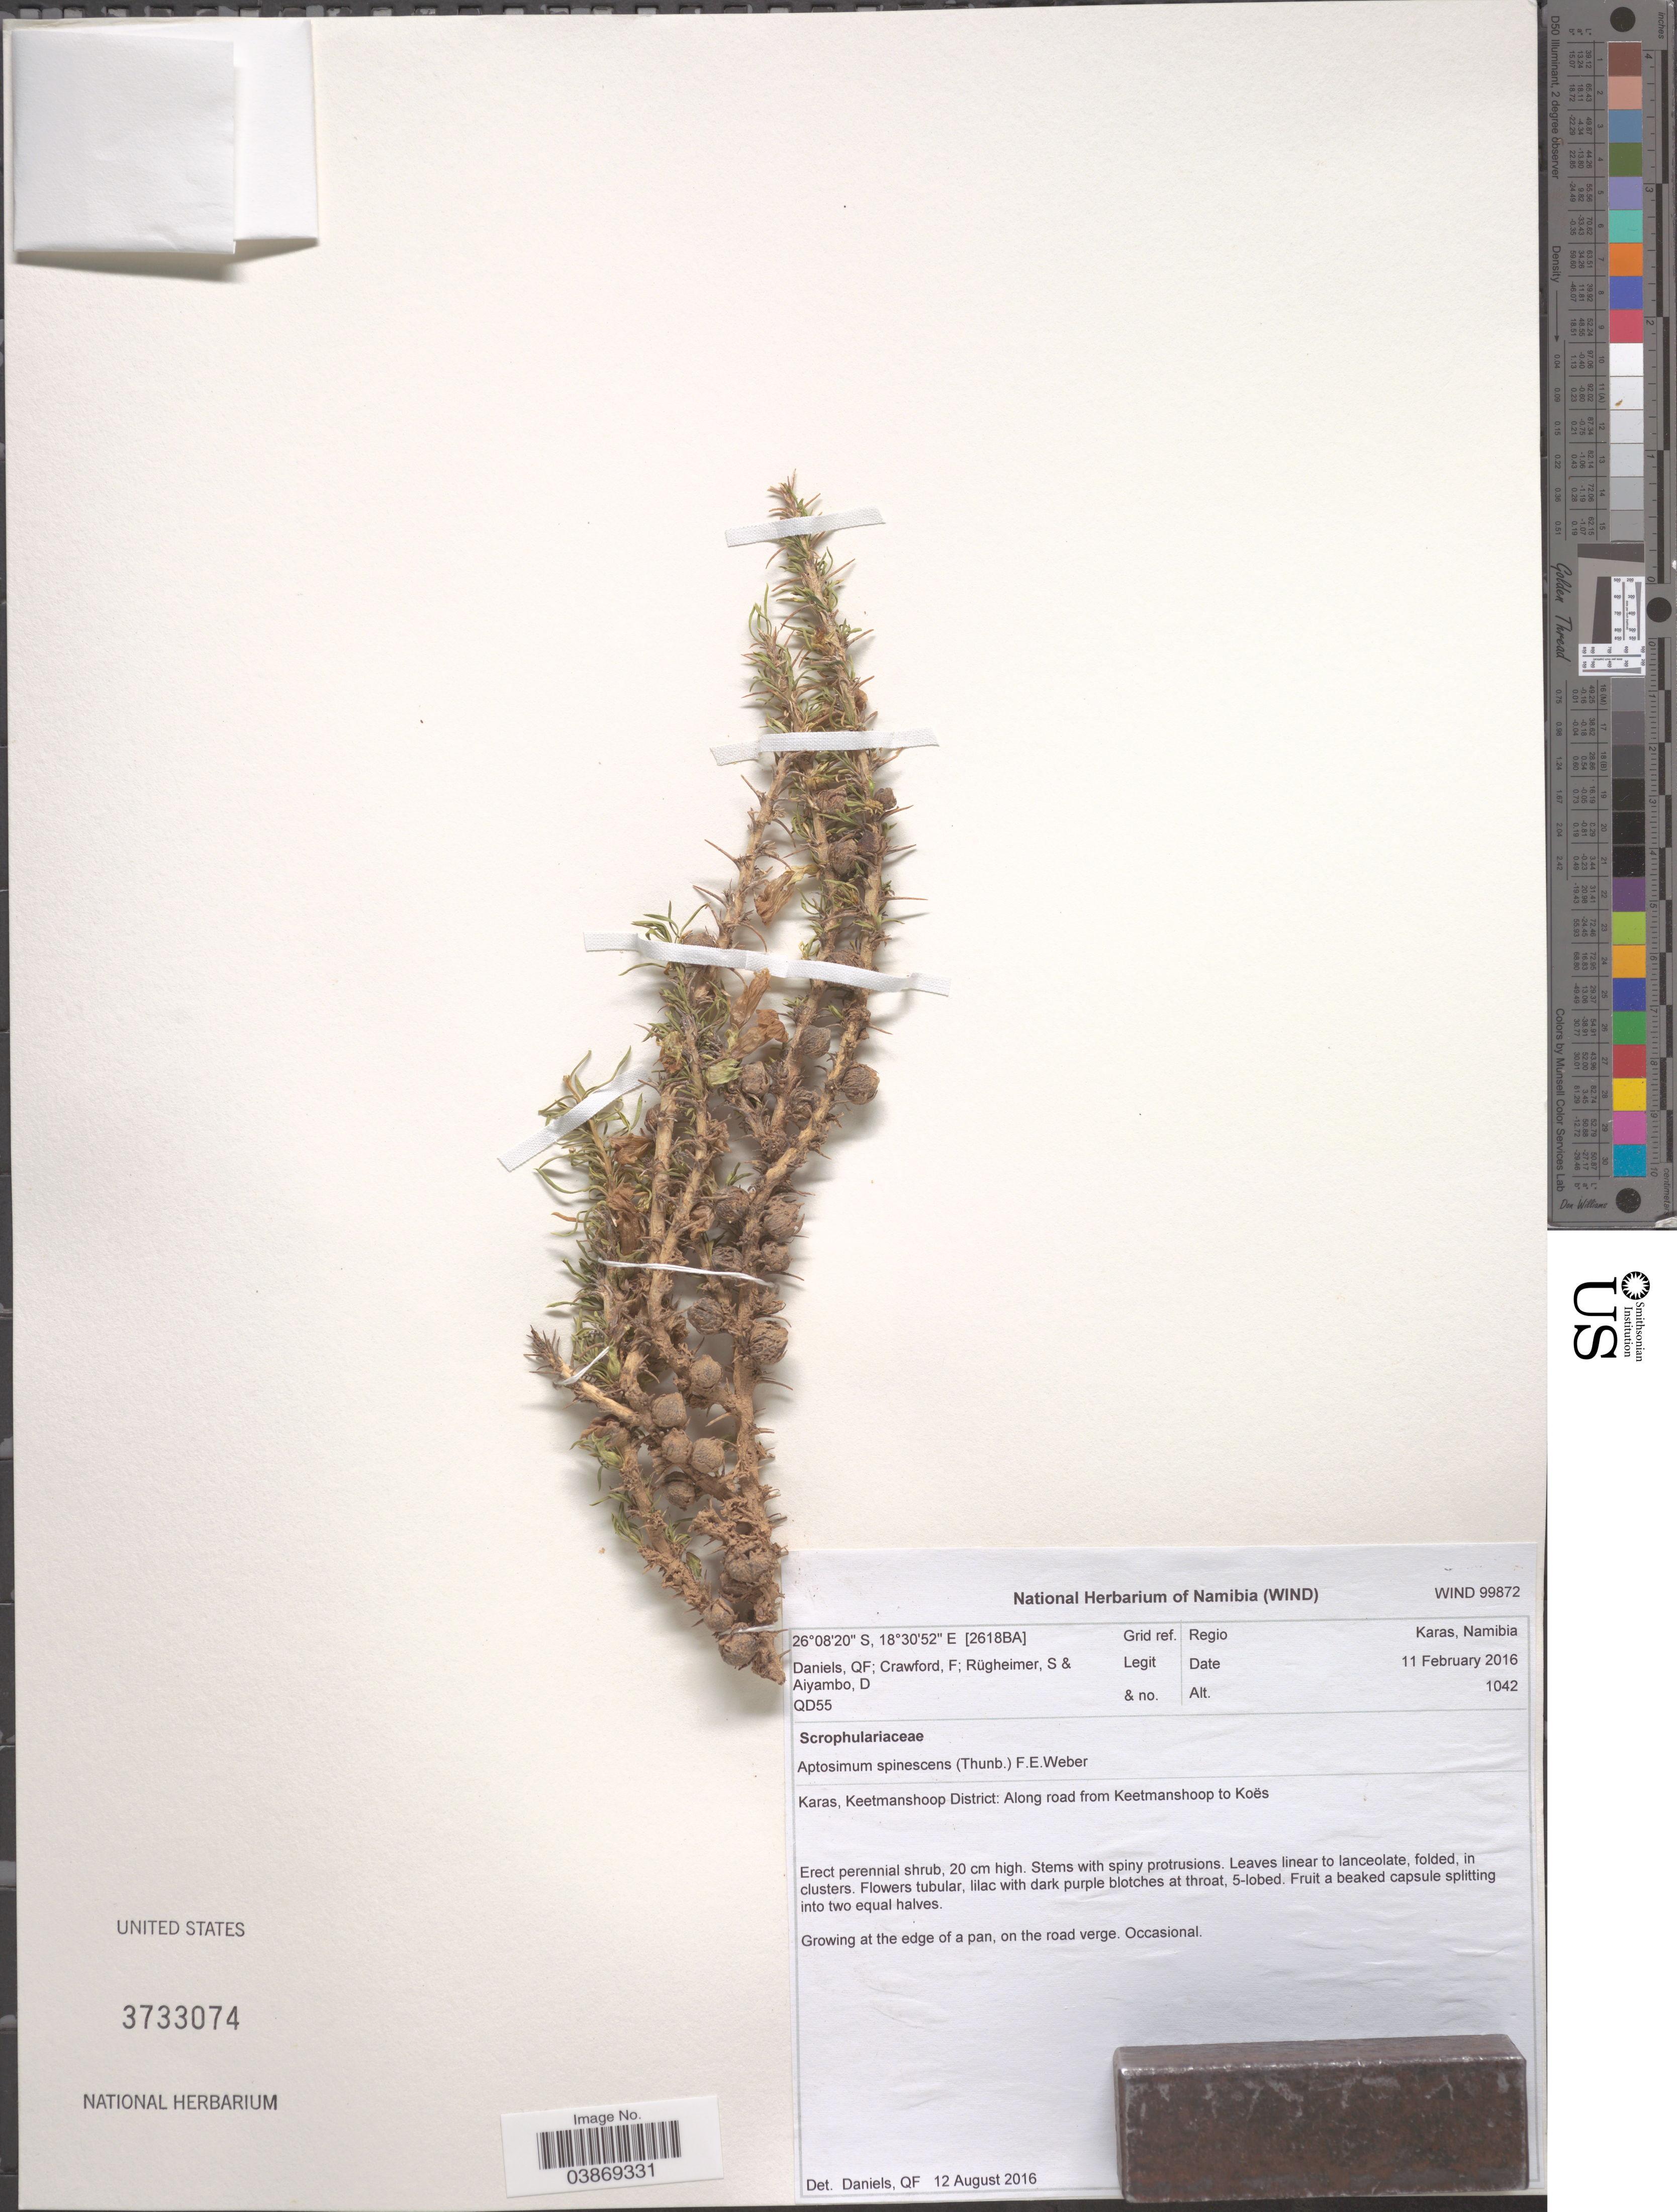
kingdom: Plantae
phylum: Tracheophyta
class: Magnoliopsida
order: Lamiales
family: Scrophulariaceae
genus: Aptosimum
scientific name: Aptosimum spinescens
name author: (L. Bolus) Emil Weber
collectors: Q. Daniels, F. Crawford, S. Rugheimer & D. Aiyambo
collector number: QD55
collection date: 2016-02-11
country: Namibia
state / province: Karas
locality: Grid ref. [2618BA]. Regio Karas. Karas, Keetmanshoop District: Along road from Keetmanshoop to Koës.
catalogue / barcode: US 3733074